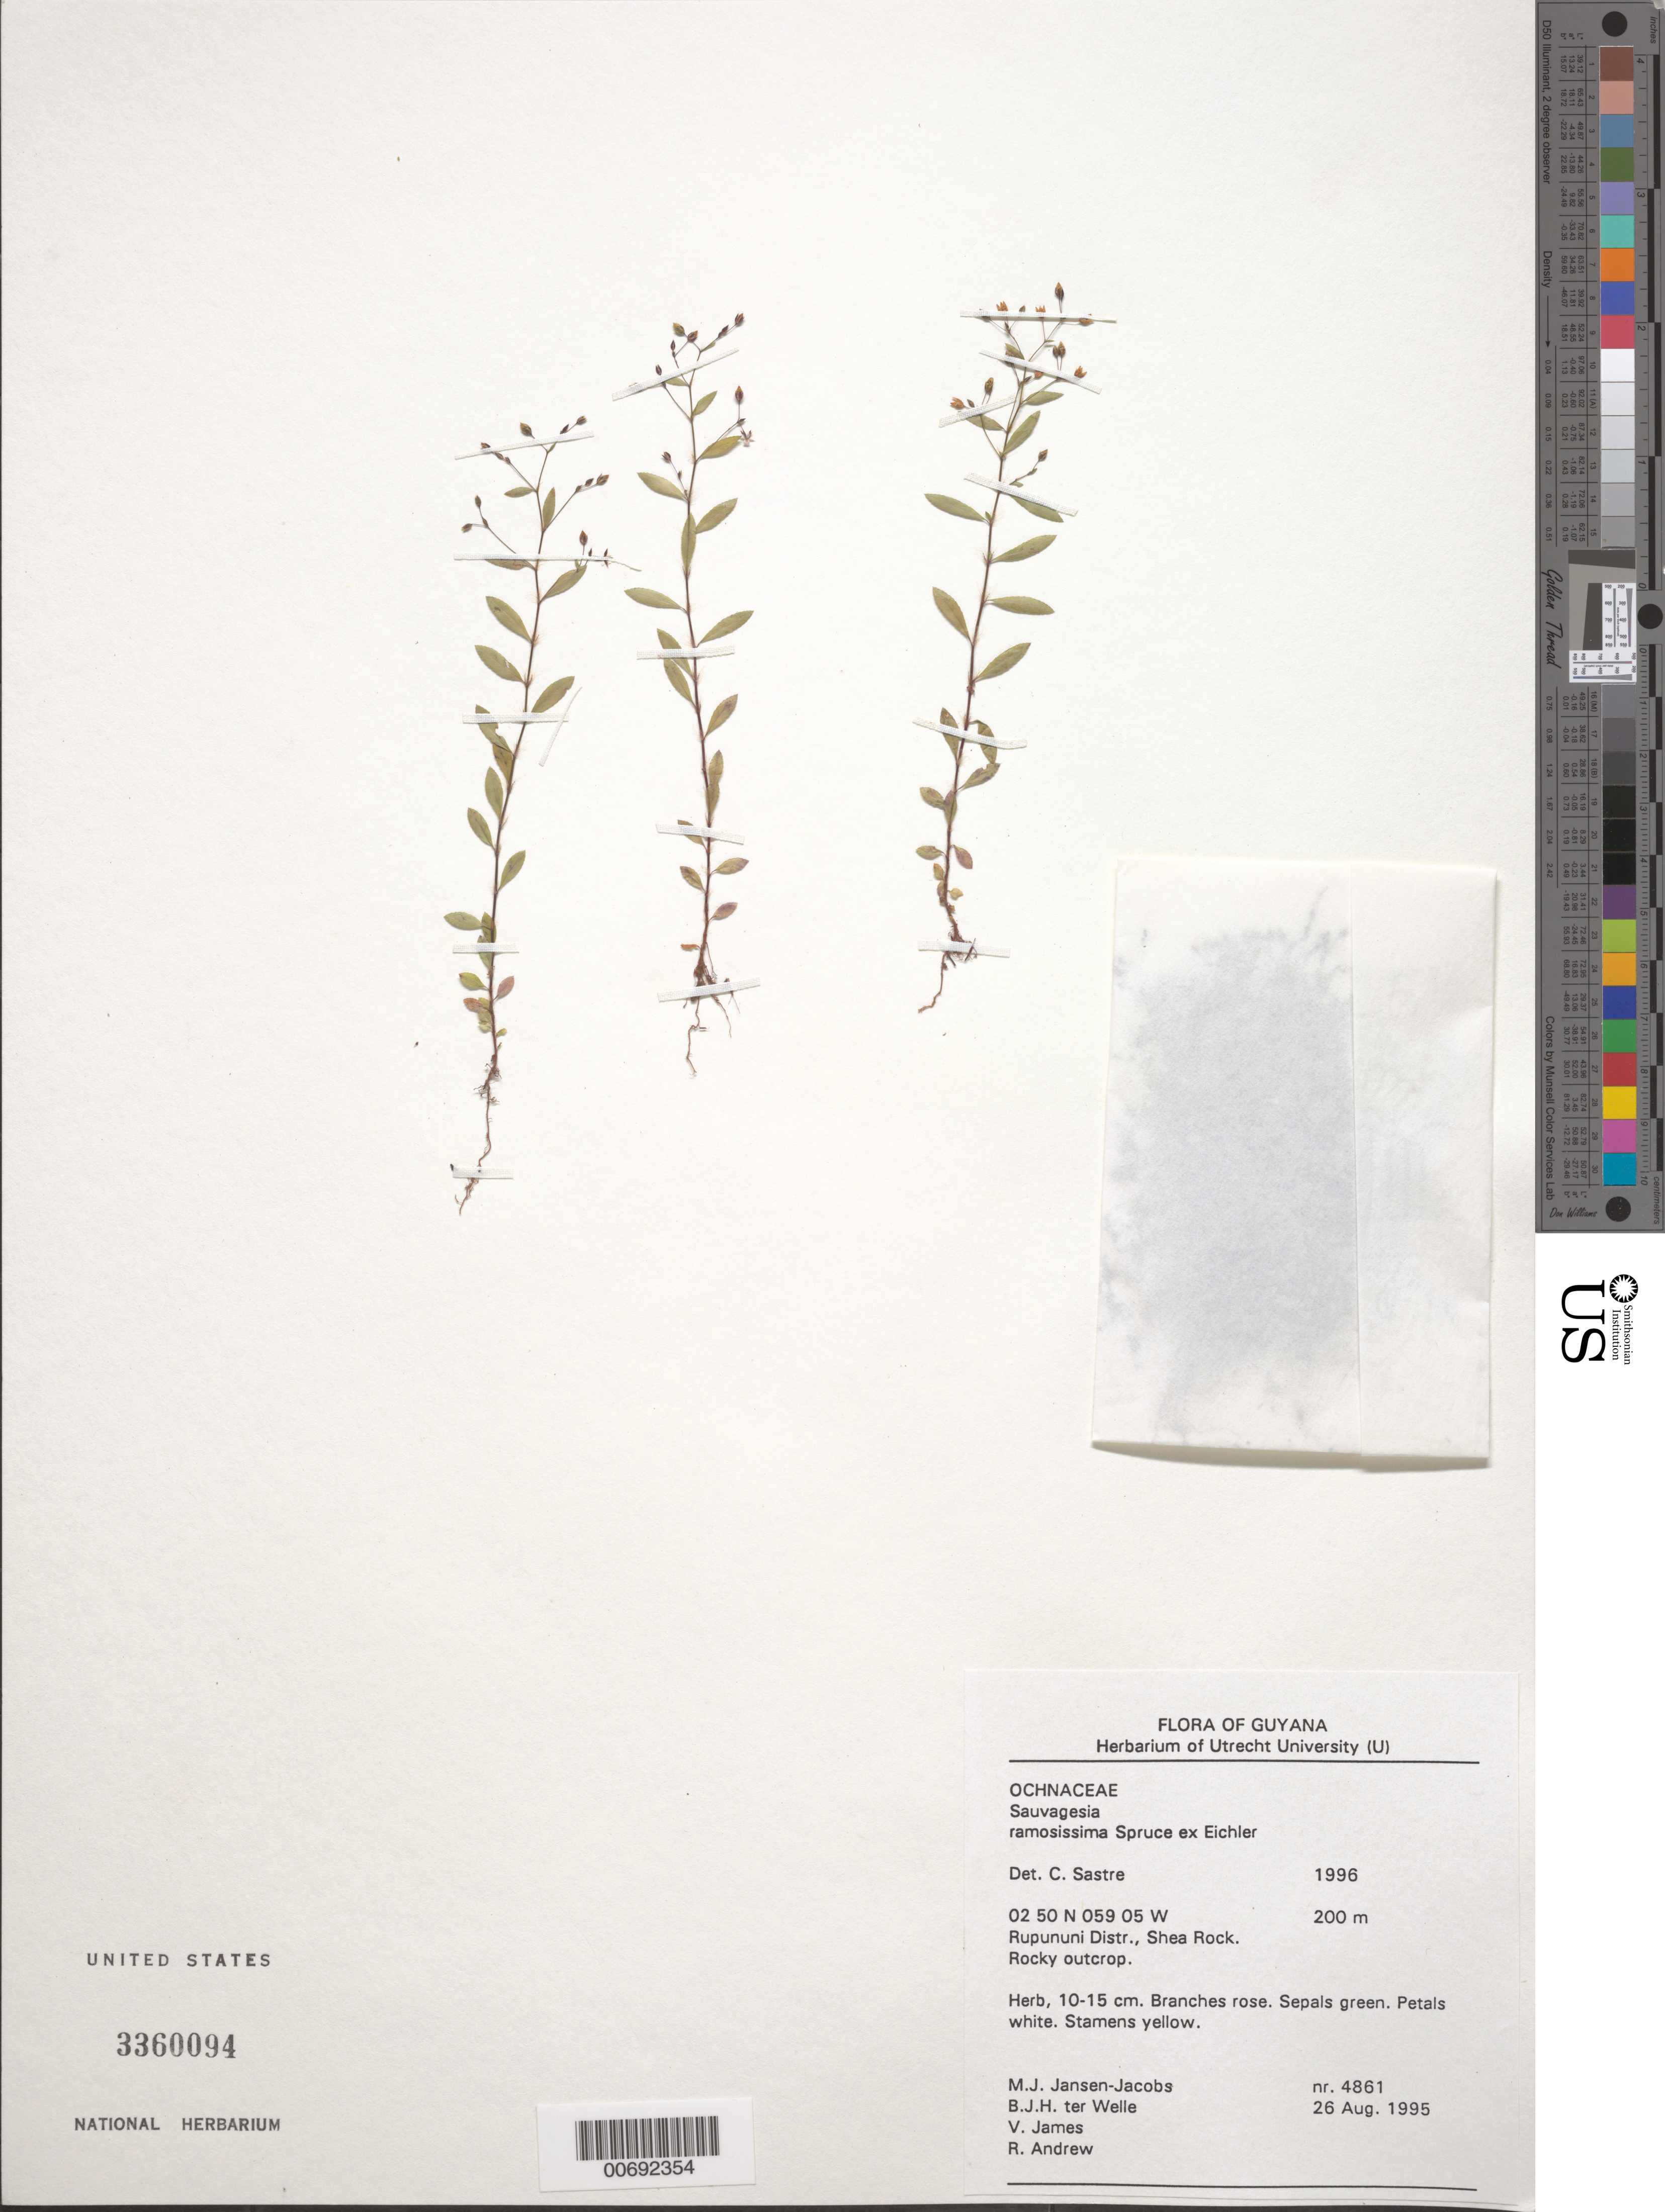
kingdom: Plantae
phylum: Tracheophyta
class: Magnoliopsida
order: Malpighiales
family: Ochnaceae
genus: Sauvagesia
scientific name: Sauvagesia ramosissima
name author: Spruce ex Eichler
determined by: Sastre, C. H. L.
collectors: M. J. Jansen-Jacobs, B. Welle, V. James & R. Andrew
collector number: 4861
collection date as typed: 26-Aug-95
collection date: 1995-08-26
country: Guyana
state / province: U. Takutu-U. Essequibo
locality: Shea Rock, Rupununi Dist.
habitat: Rocky outcrop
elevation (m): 200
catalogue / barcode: US 3360094